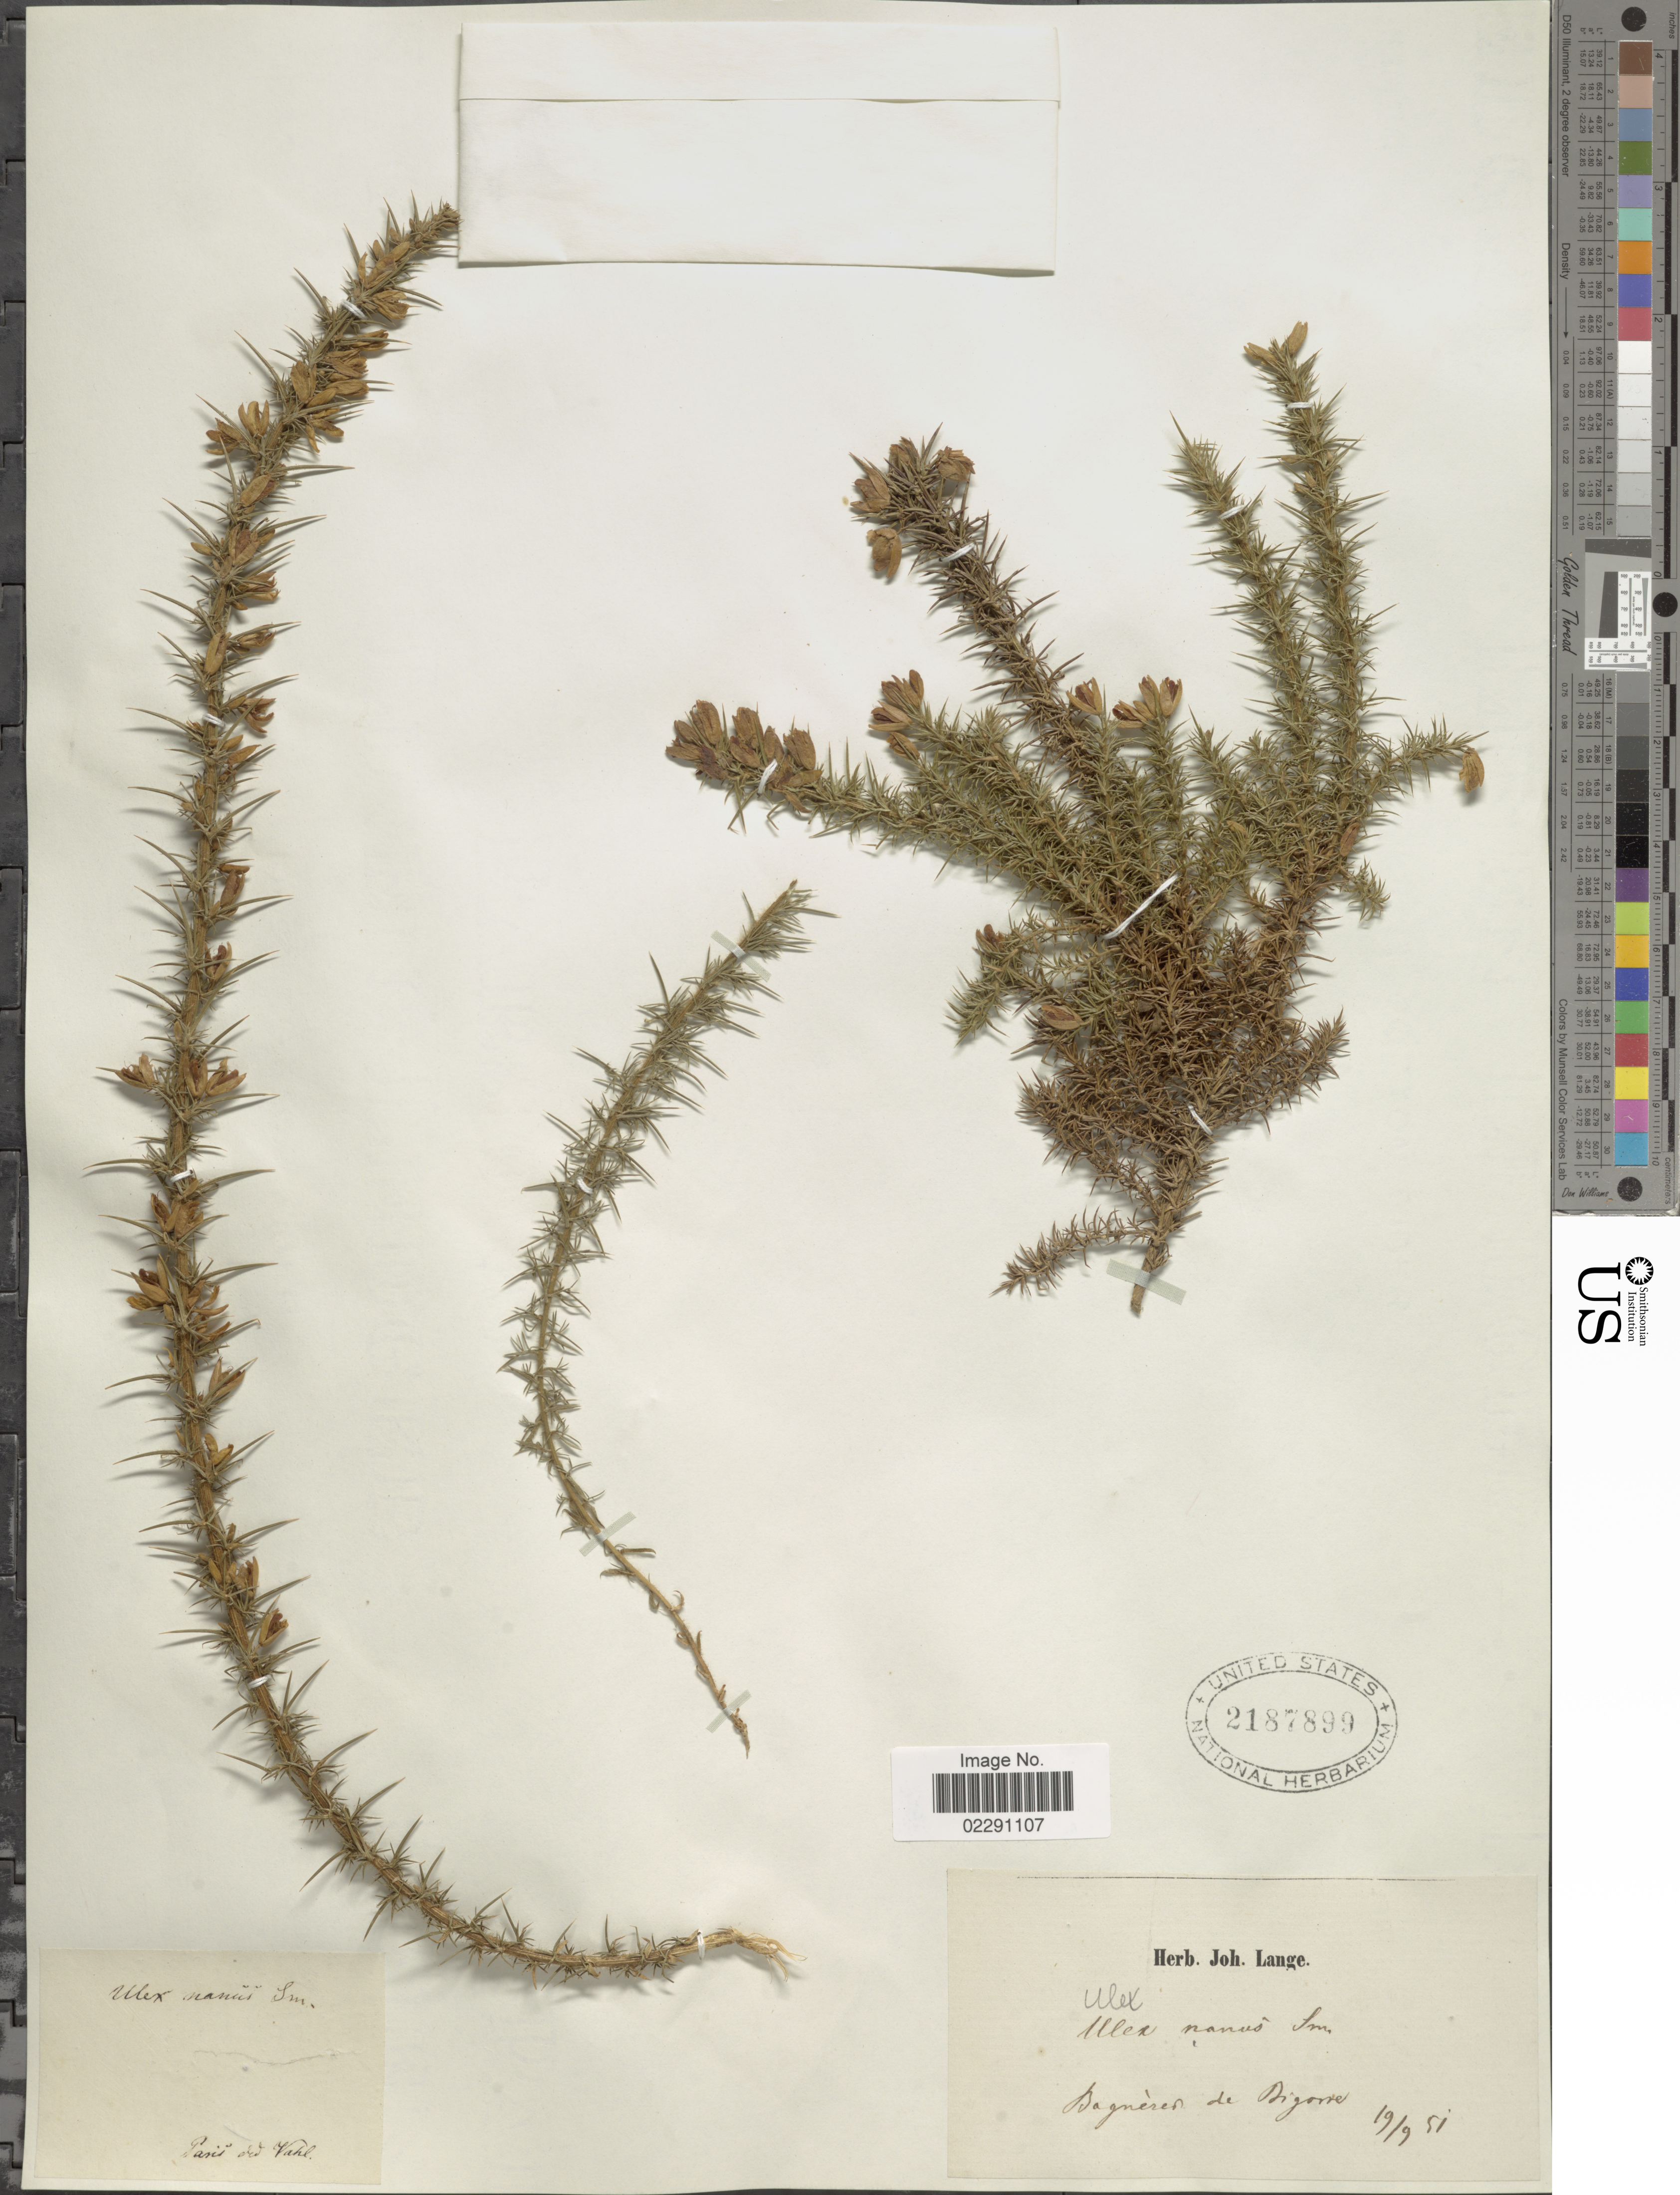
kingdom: Plantae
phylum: Tracheophyta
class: Magnoliopsida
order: Fabales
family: Fabaceae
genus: Ulex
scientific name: Ulex nanus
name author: Symons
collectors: ex herb. Joh. Lange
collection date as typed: Transcribed d/m/y: 19/9/51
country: France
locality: Bagueres de Bigorre, Paris ord. Vahl [interpreted]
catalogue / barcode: US 2187899